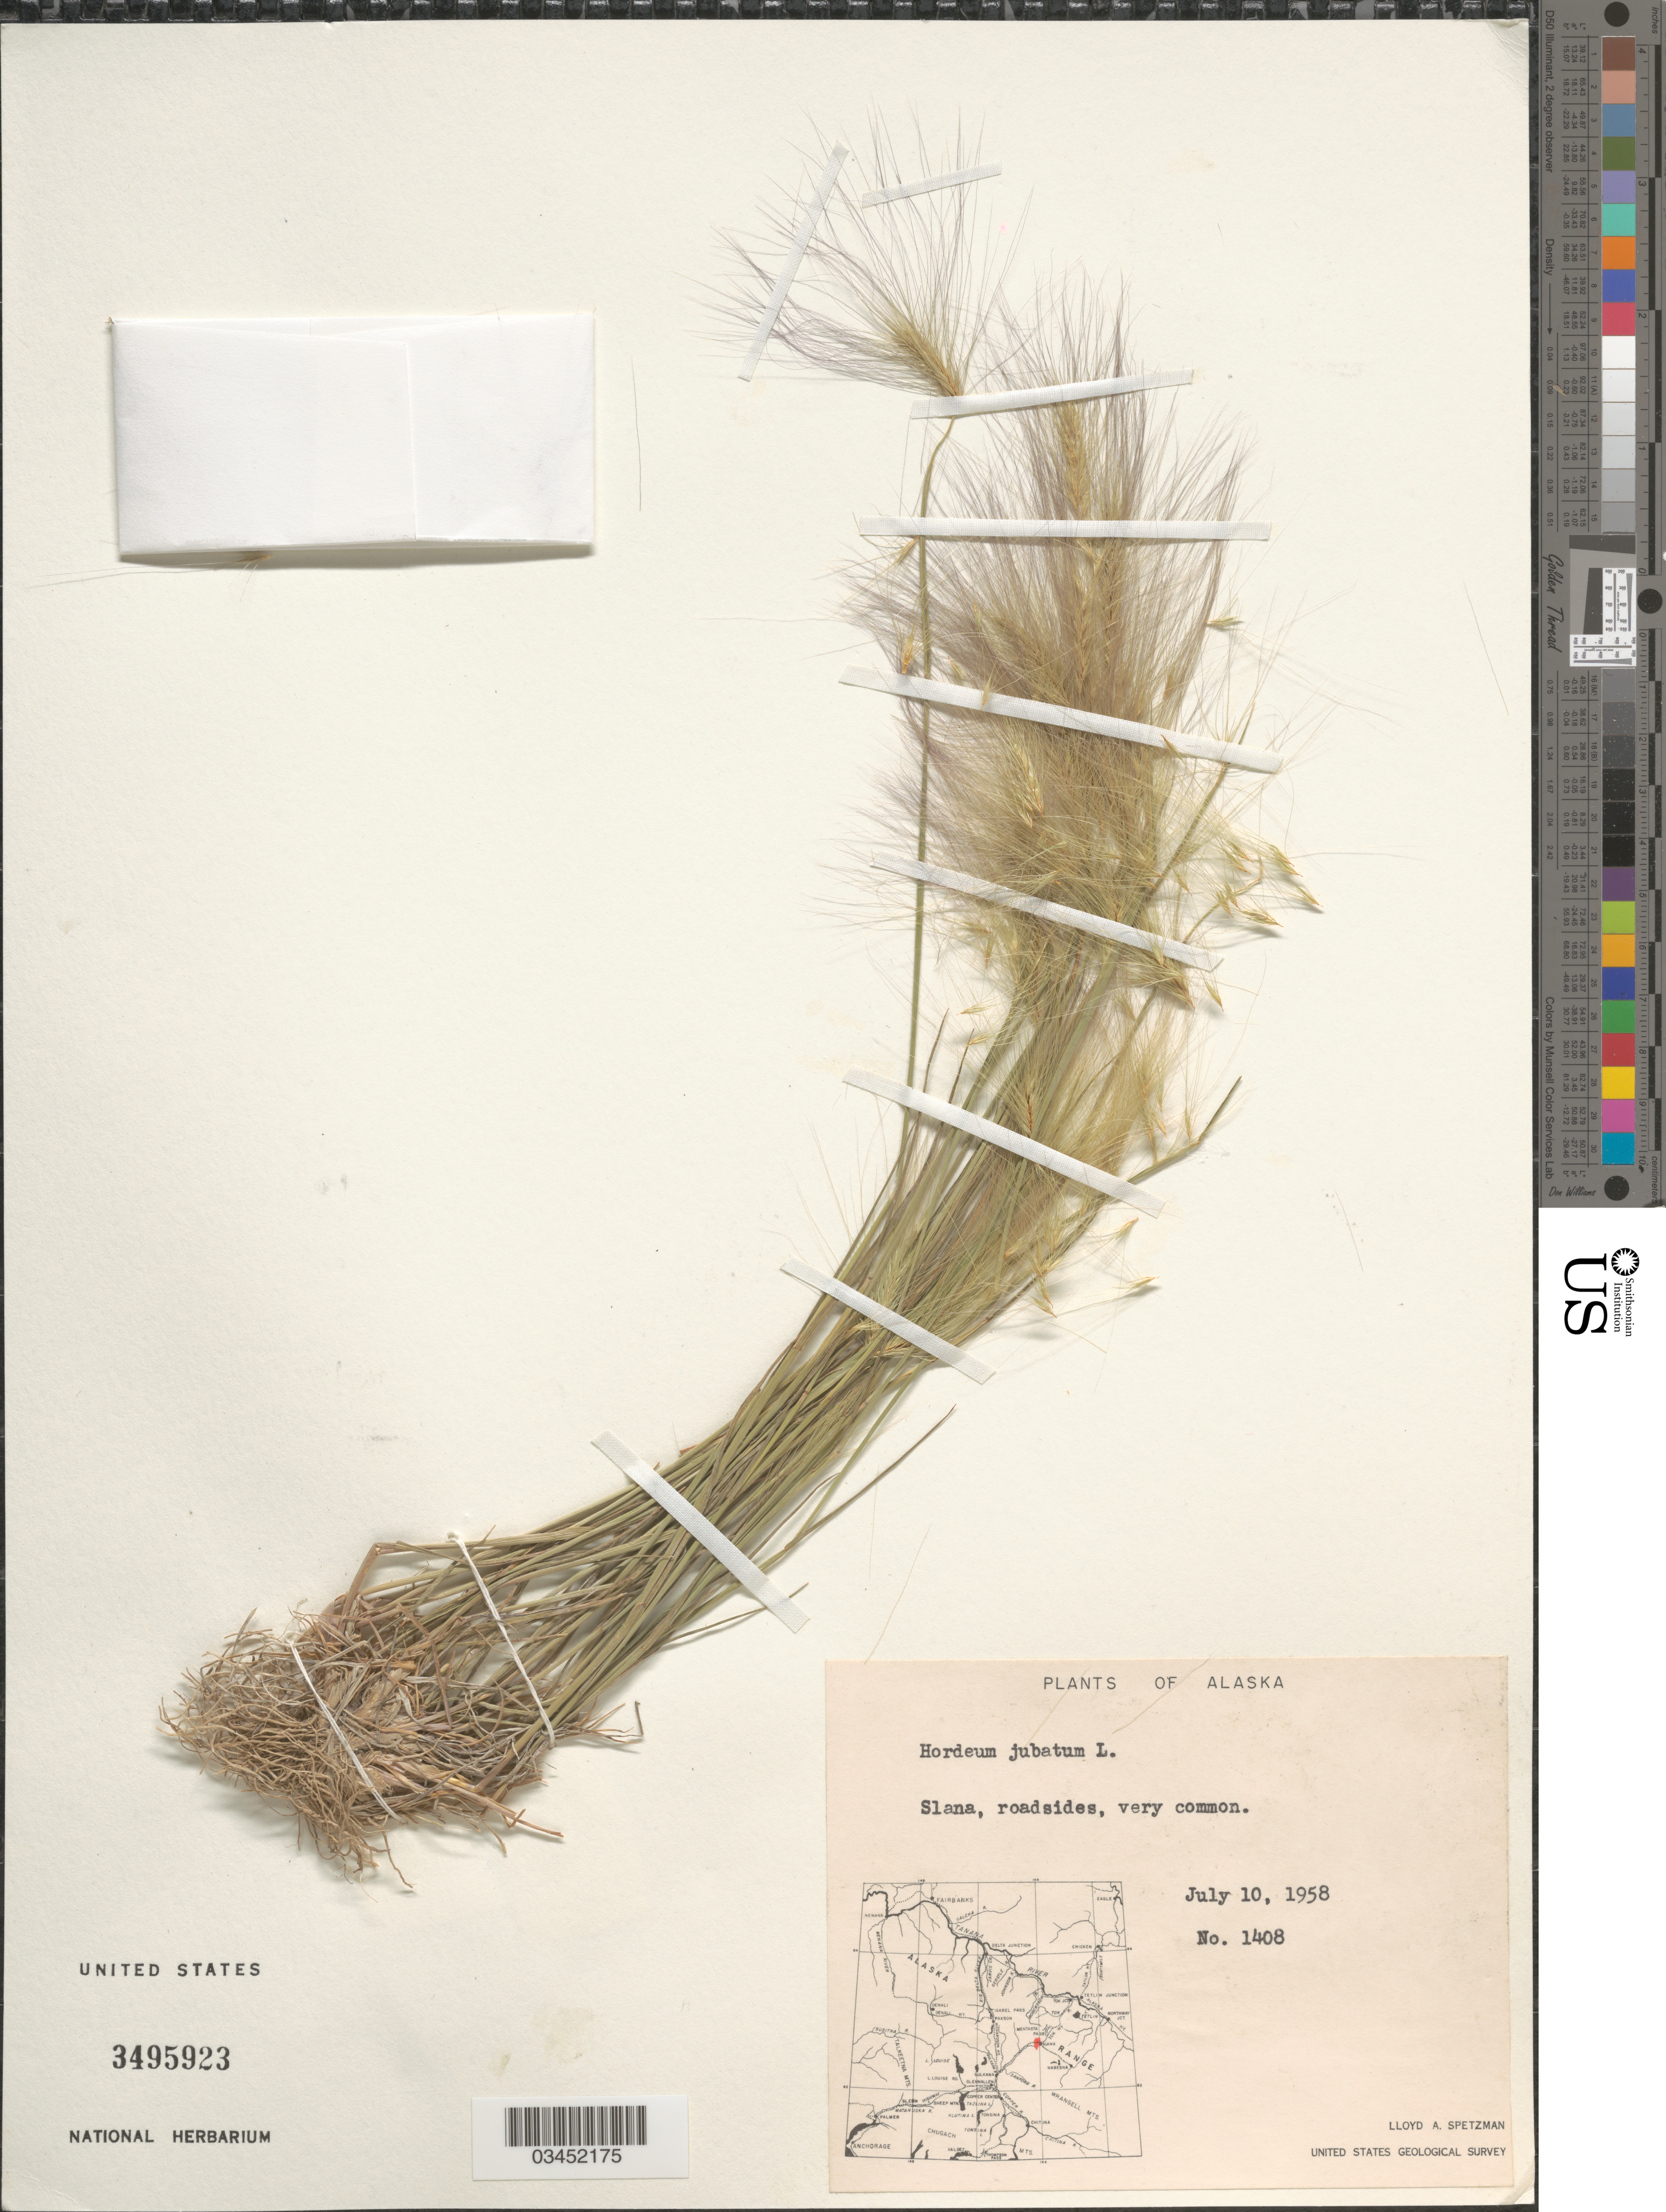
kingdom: Plantae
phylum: Tracheophyta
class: Liliopsida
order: Poales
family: Poaceae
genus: Hordeum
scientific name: Hordeum jubatum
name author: L.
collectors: L. Spetzman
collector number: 1408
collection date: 1958-07-10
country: United States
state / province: Alaska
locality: Slana, roadsides. United States Geological Survey.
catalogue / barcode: US 3495923